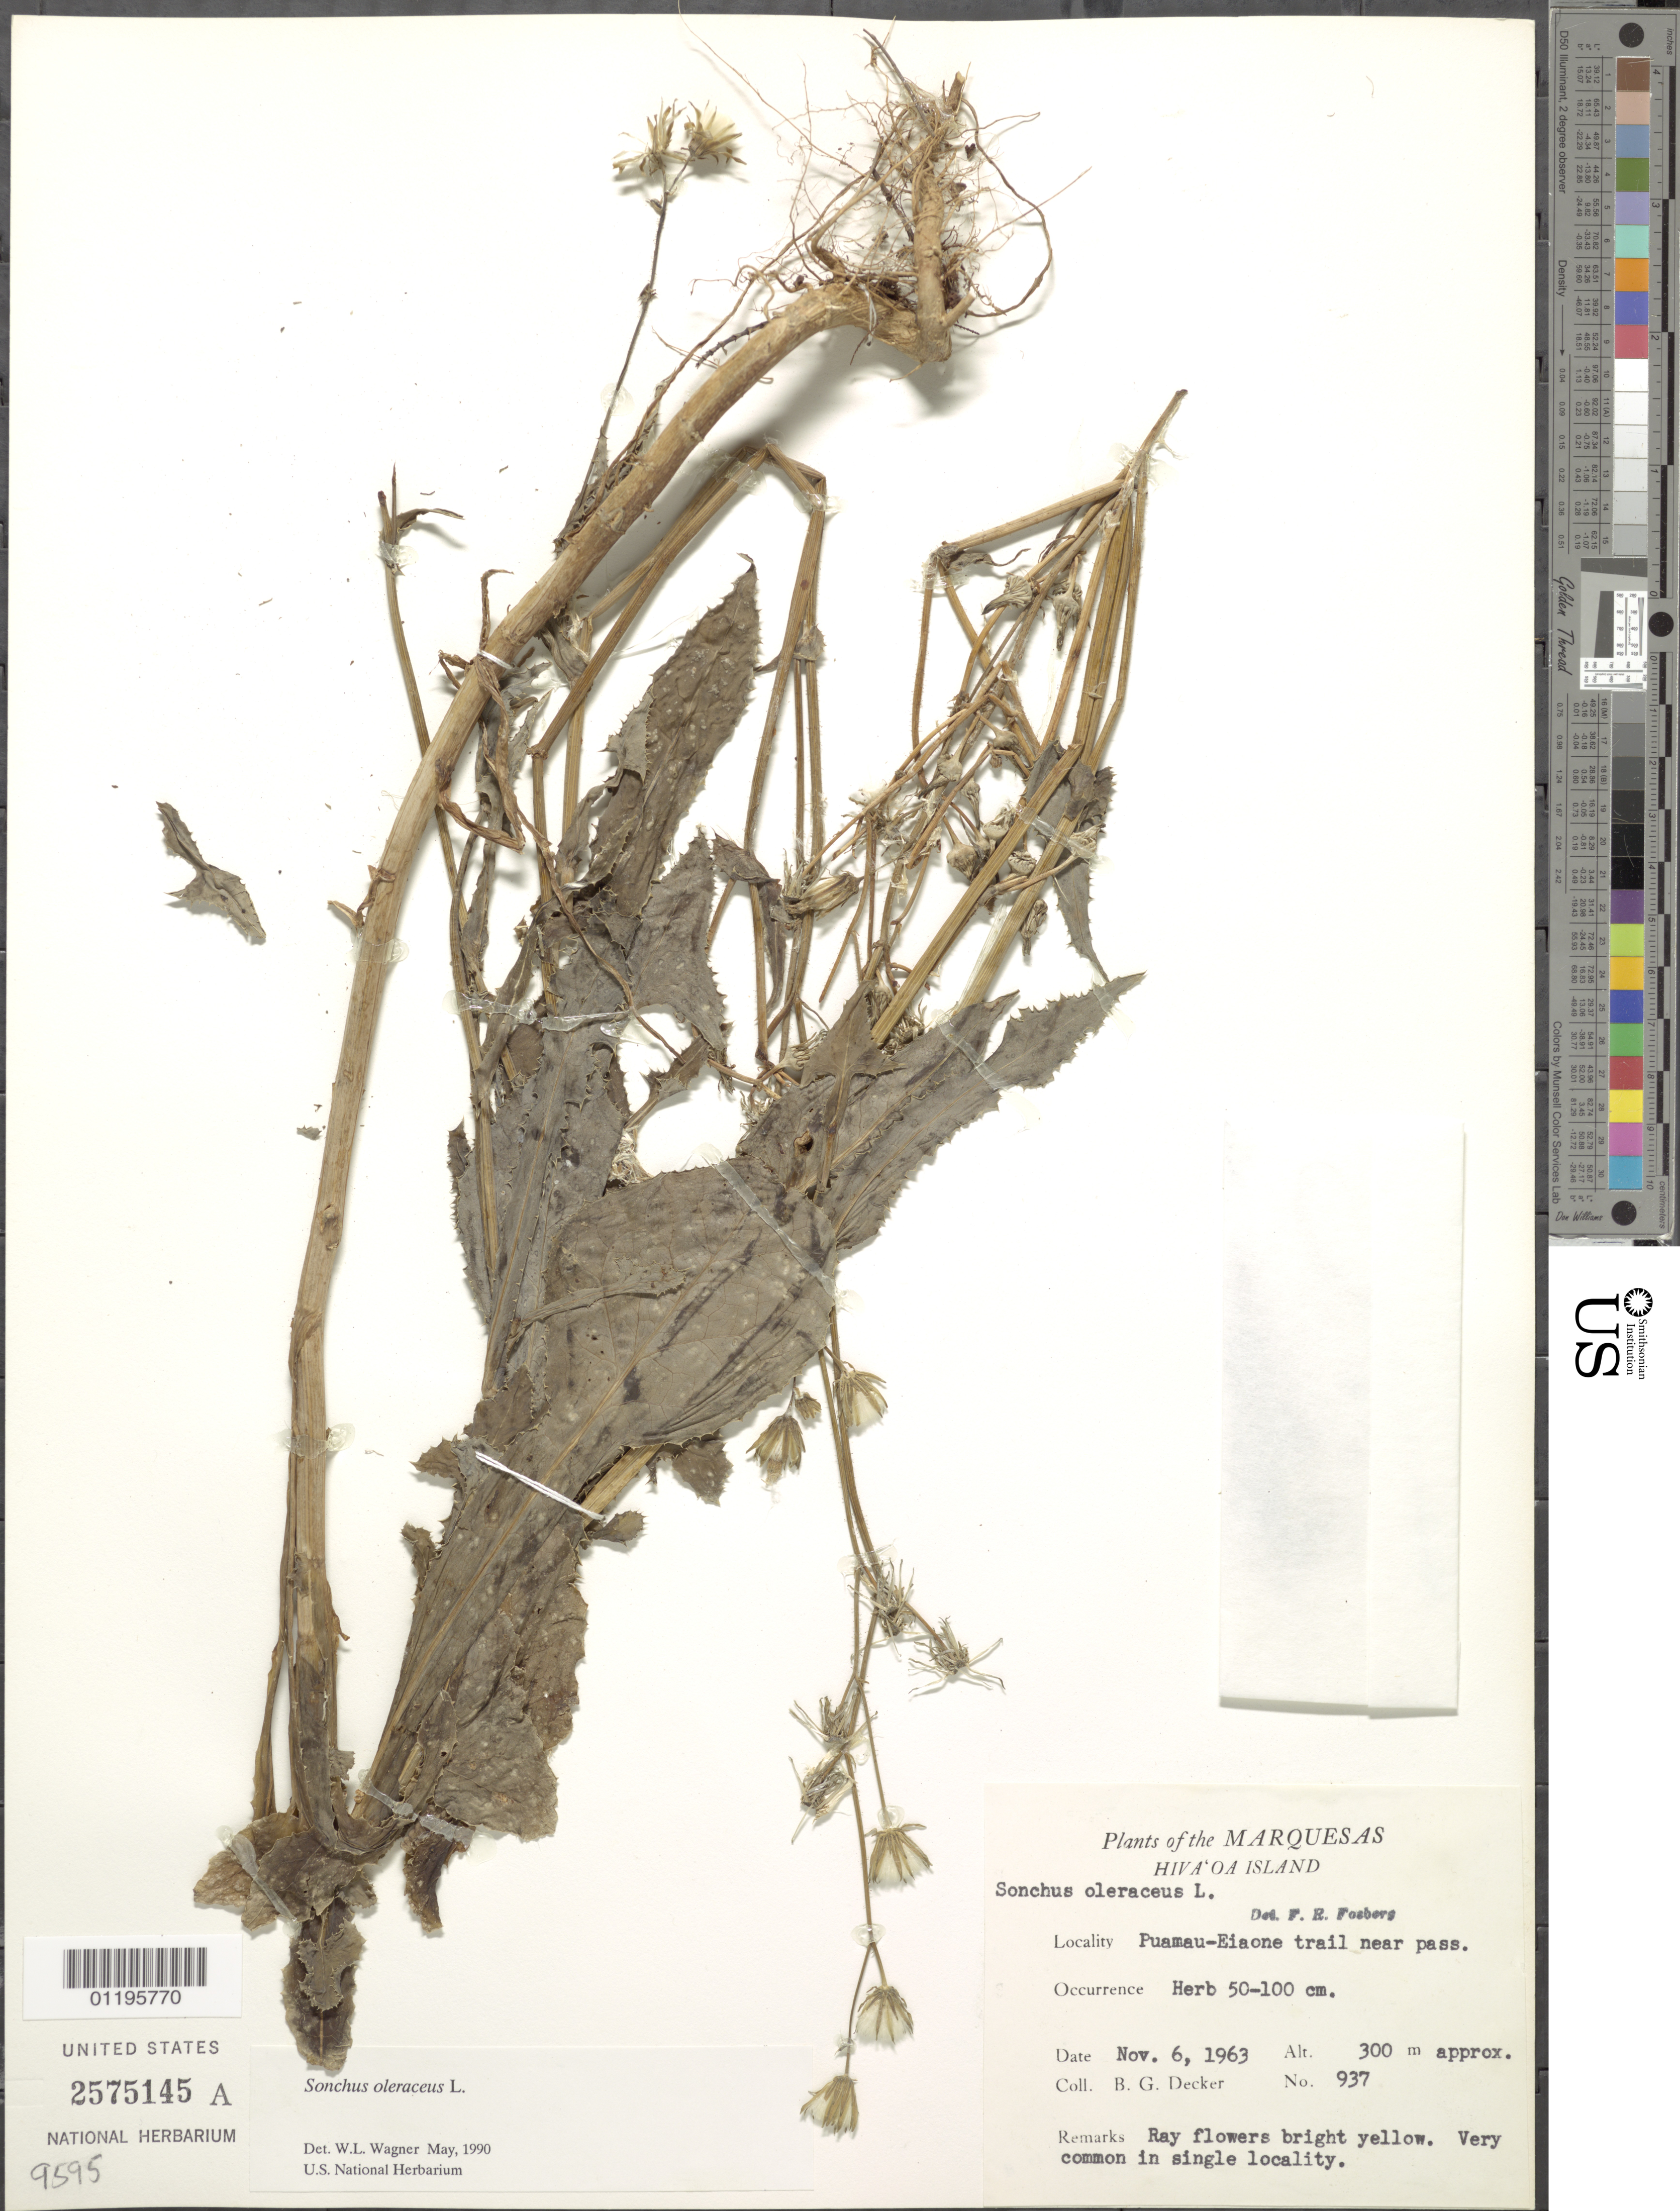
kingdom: Plantae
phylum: Tracheophyta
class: Magnoliopsida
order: Asterales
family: Asteraceae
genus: Sonchus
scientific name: Sonchus oleraceus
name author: L.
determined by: Wagner, W. L., (BOT), Smithsonian Institution - National Museum of Natural History (UNITED STATES)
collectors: B. G. Decker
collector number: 937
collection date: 1963-11-06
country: French Polynesia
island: Hiva Oa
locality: Puamau-Eiaone Trail near pass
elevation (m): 300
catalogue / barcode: US 2575145A